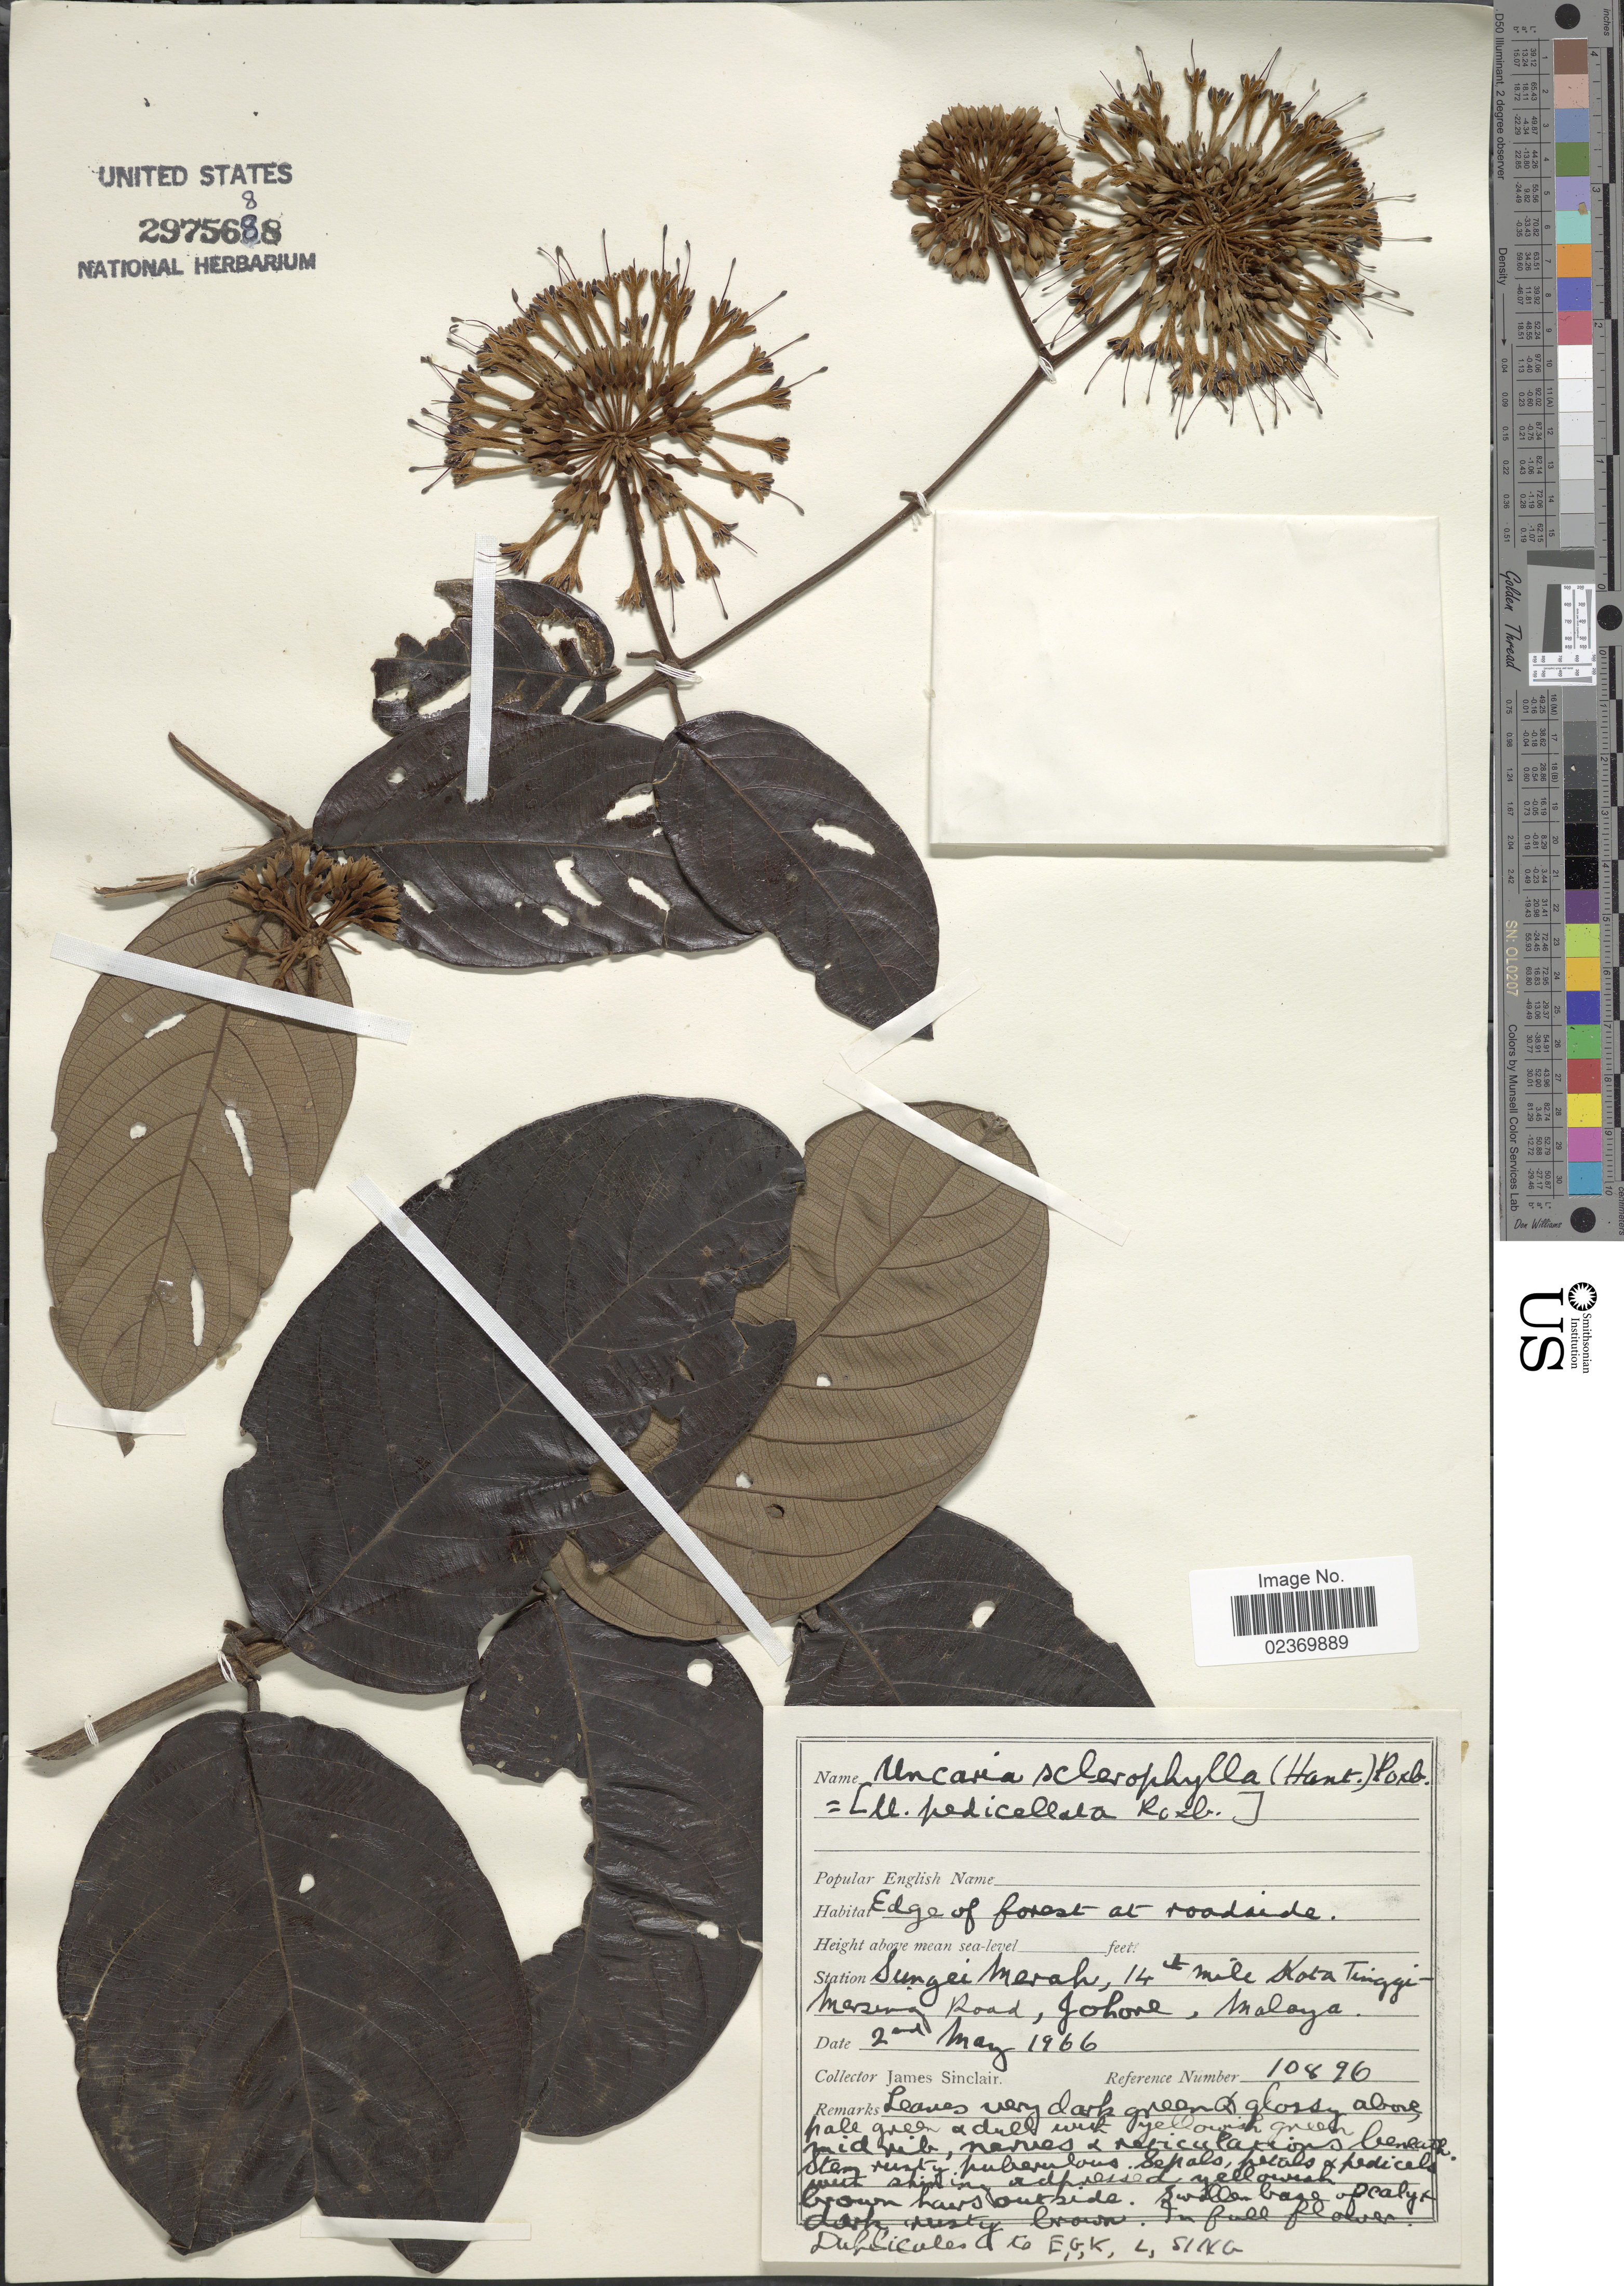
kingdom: Plantae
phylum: Tracheophyta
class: Magnoliopsida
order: Gentianales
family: Rubiaceae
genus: Uncaria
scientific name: Uncaria sclerophylla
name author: Roxb.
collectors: J. Sinclair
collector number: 10896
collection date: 1966-05-02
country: Malaysia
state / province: Johor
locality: Sungei Merah, 14 mile Kota Tinggi - Mersing Road, Johore, Malaya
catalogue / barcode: US 2975688